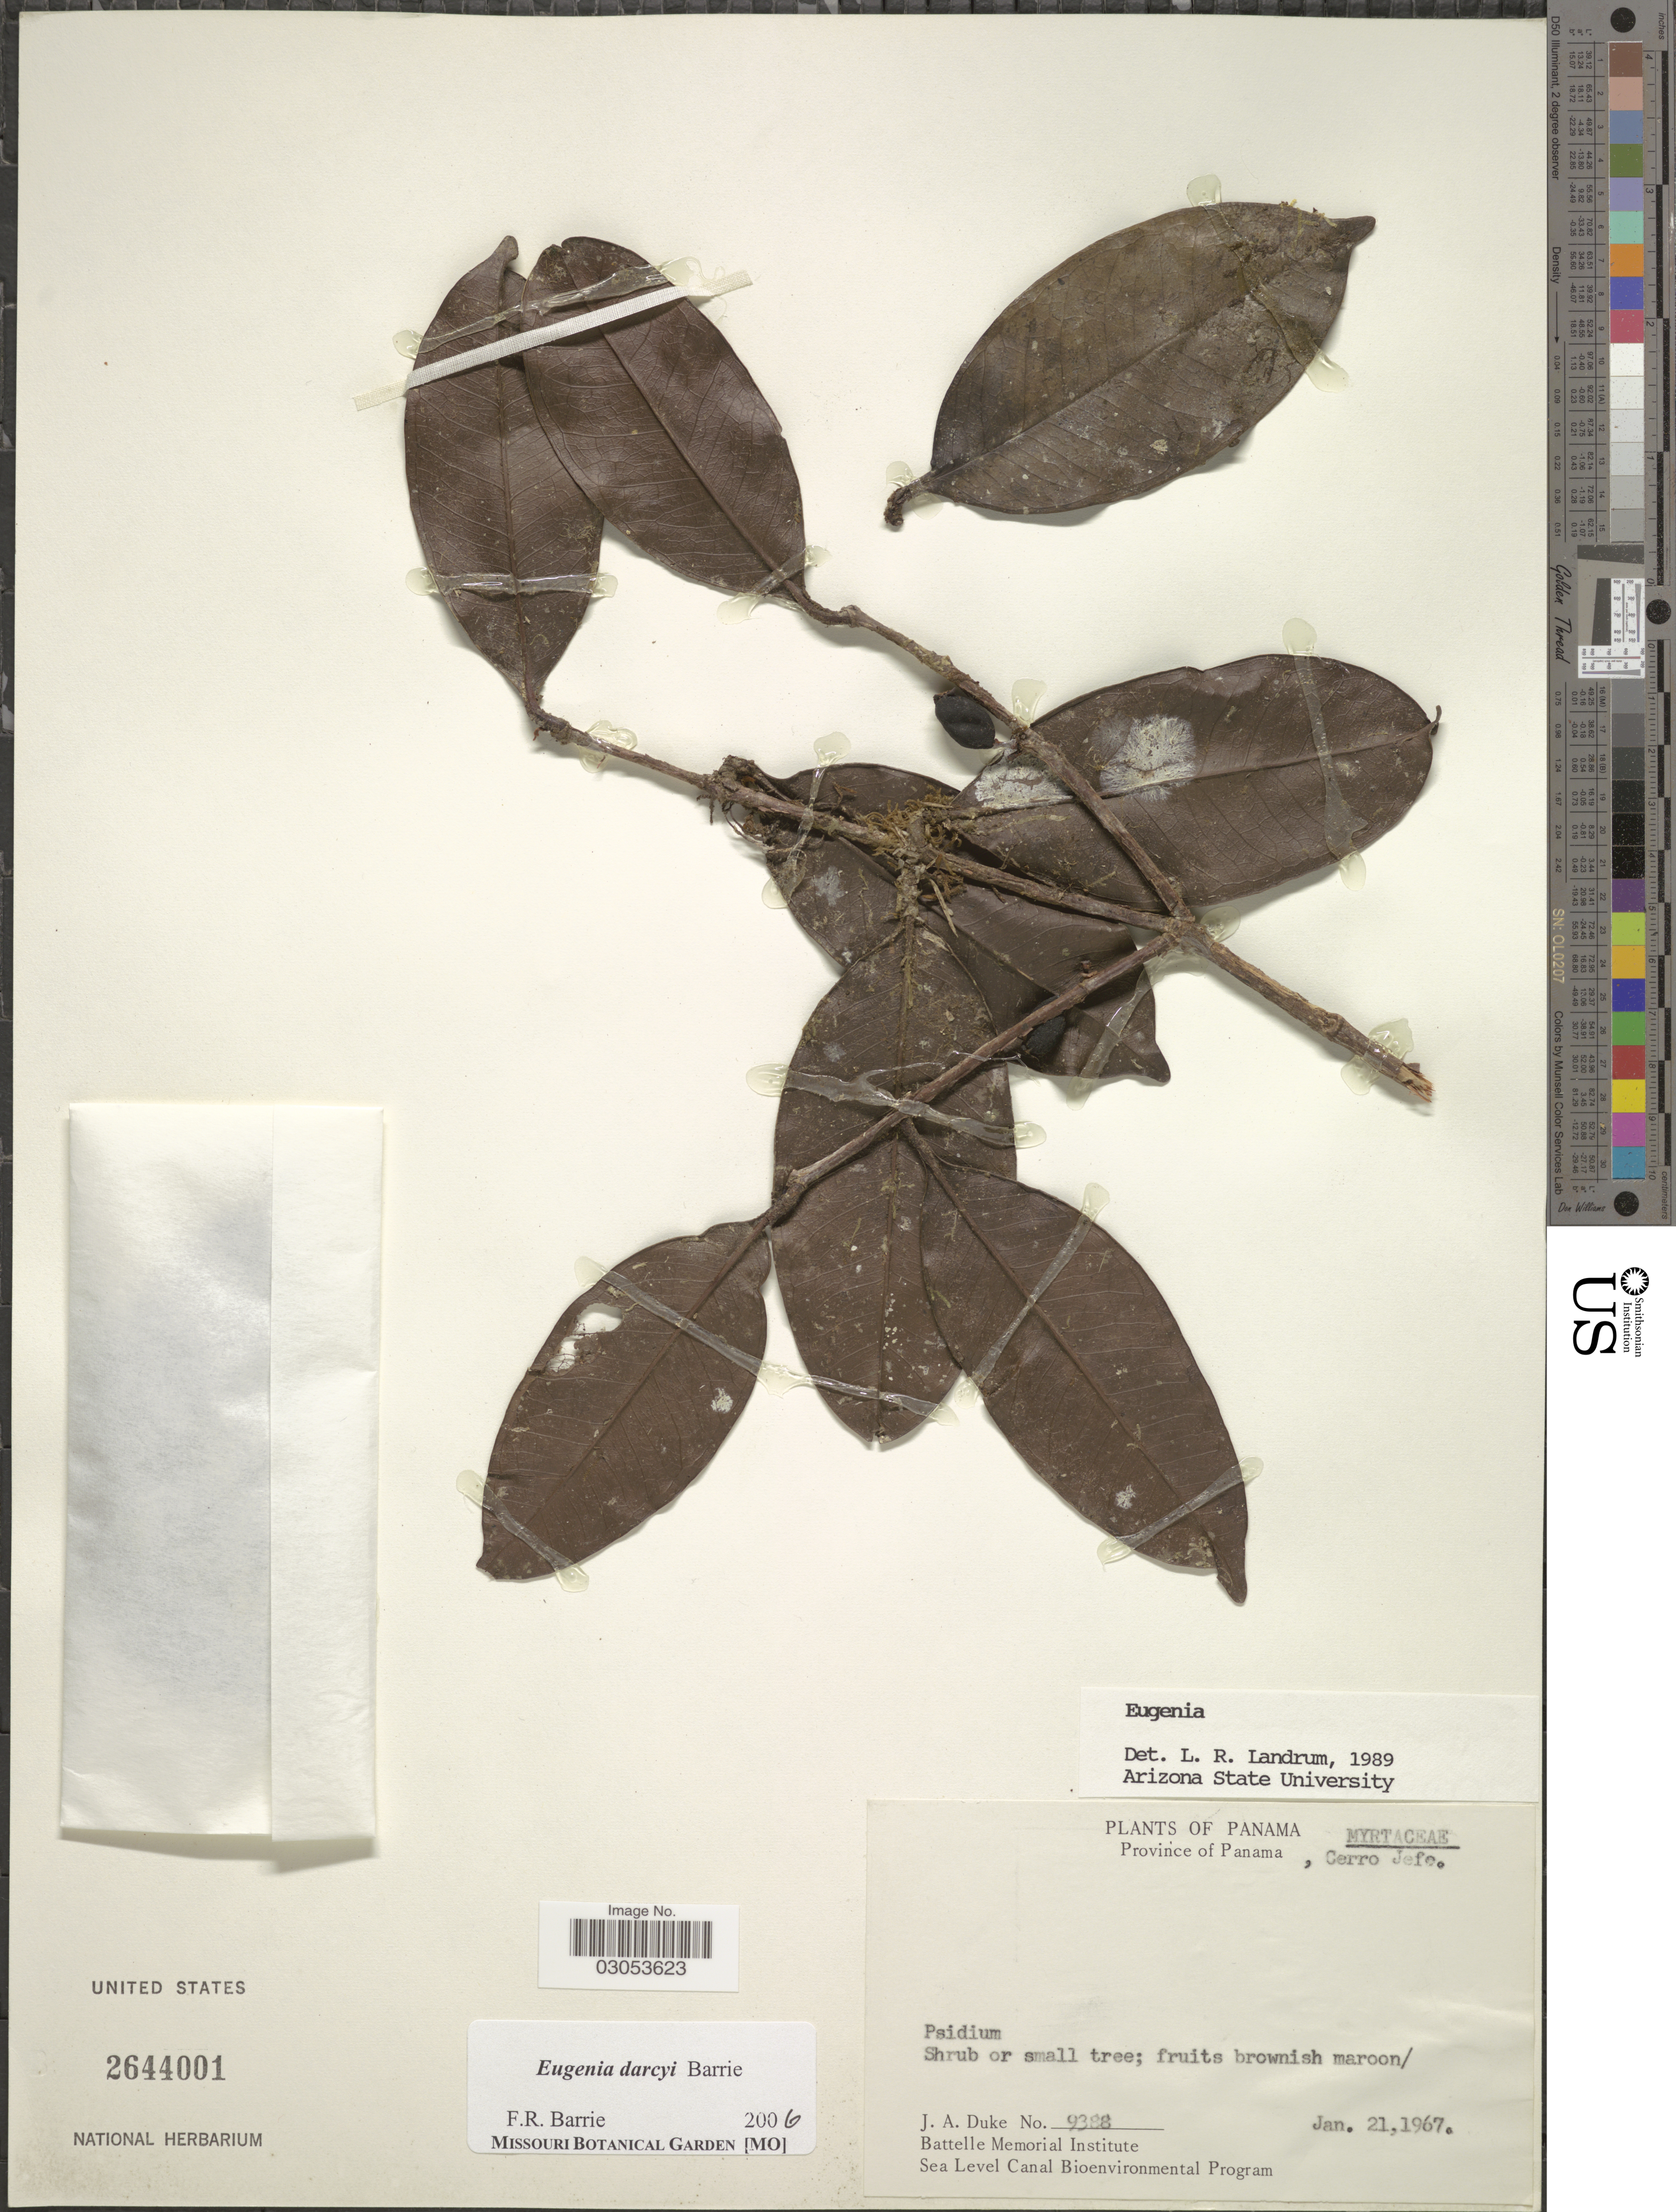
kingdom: Plantae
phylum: Tracheophyta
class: Magnoliopsida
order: Myrtales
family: Myrtaceae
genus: Eugenia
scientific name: Eugenia darcyi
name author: Barrie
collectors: J. A. Duke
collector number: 9388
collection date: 1967-01-21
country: Panama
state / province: Panamá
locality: Cerro Jefe.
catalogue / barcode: US 2644001